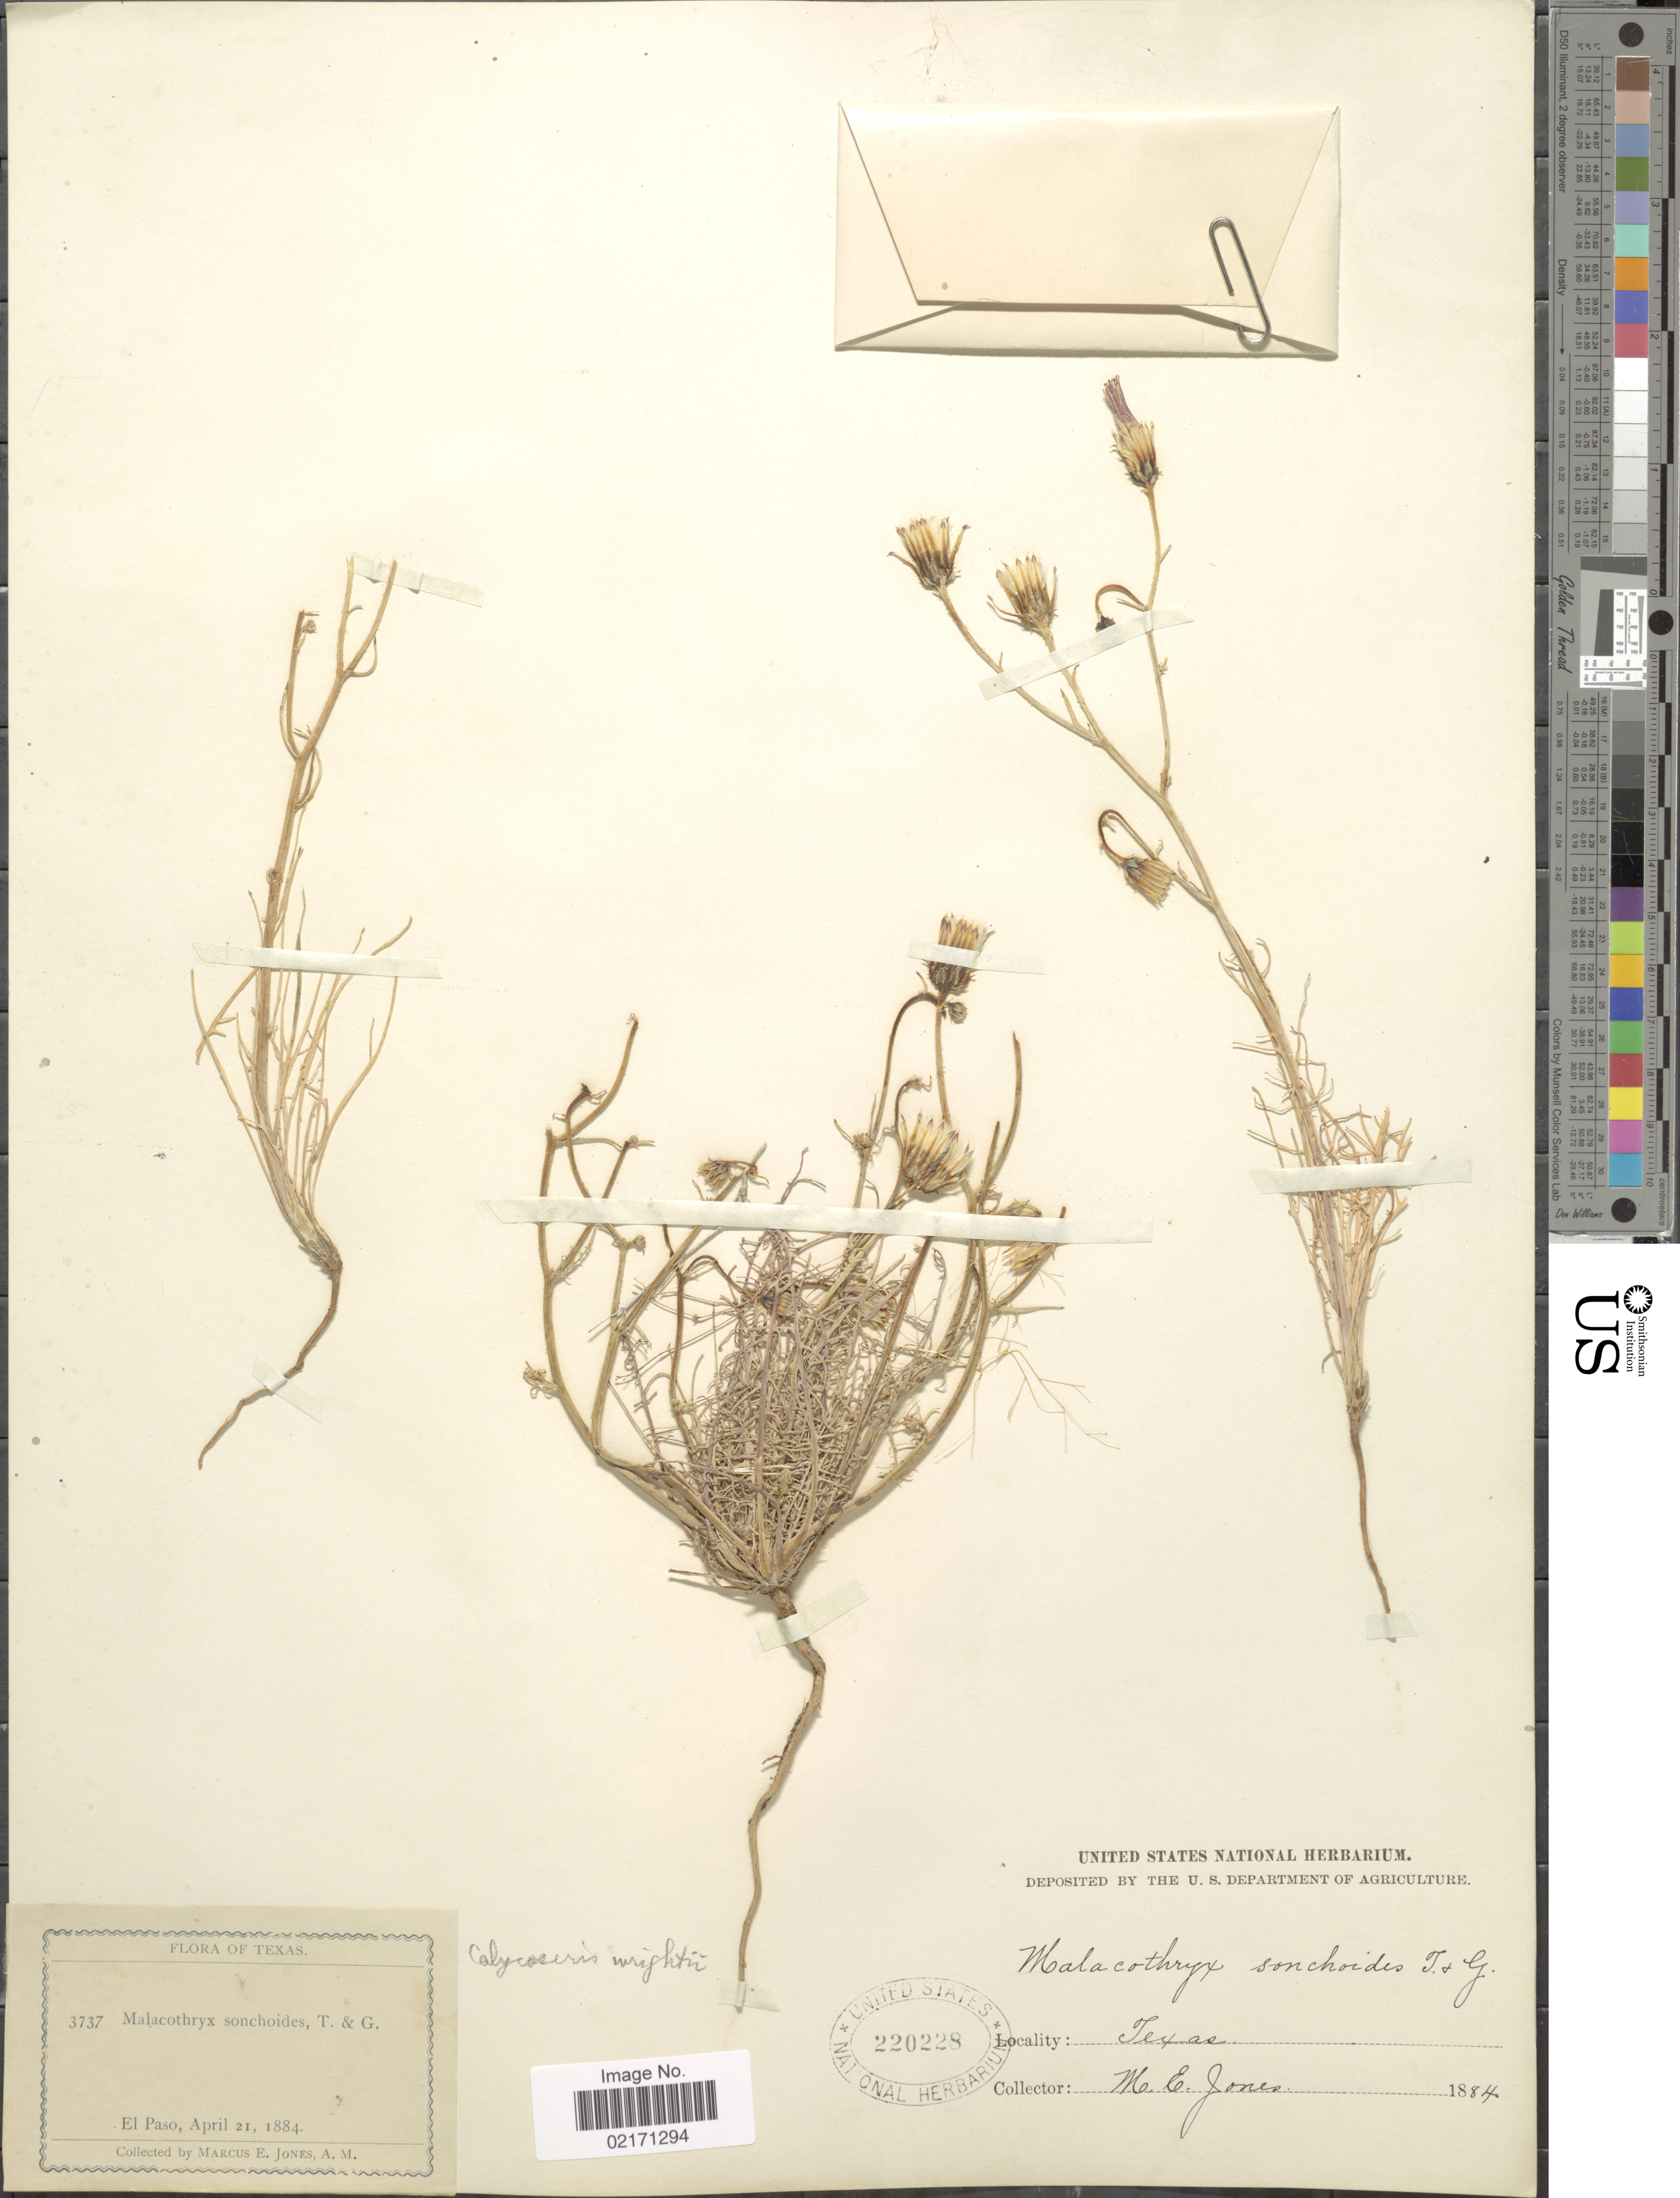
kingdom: Plantae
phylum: Tracheophyta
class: Magnoliopsida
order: Asterales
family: Asteraceae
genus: Calycoseris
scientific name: Calycoseris wrightii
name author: A. Gray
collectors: M. E. Jones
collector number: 3737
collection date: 1884-04-21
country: United States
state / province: Texas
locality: El Paso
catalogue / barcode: US 220228